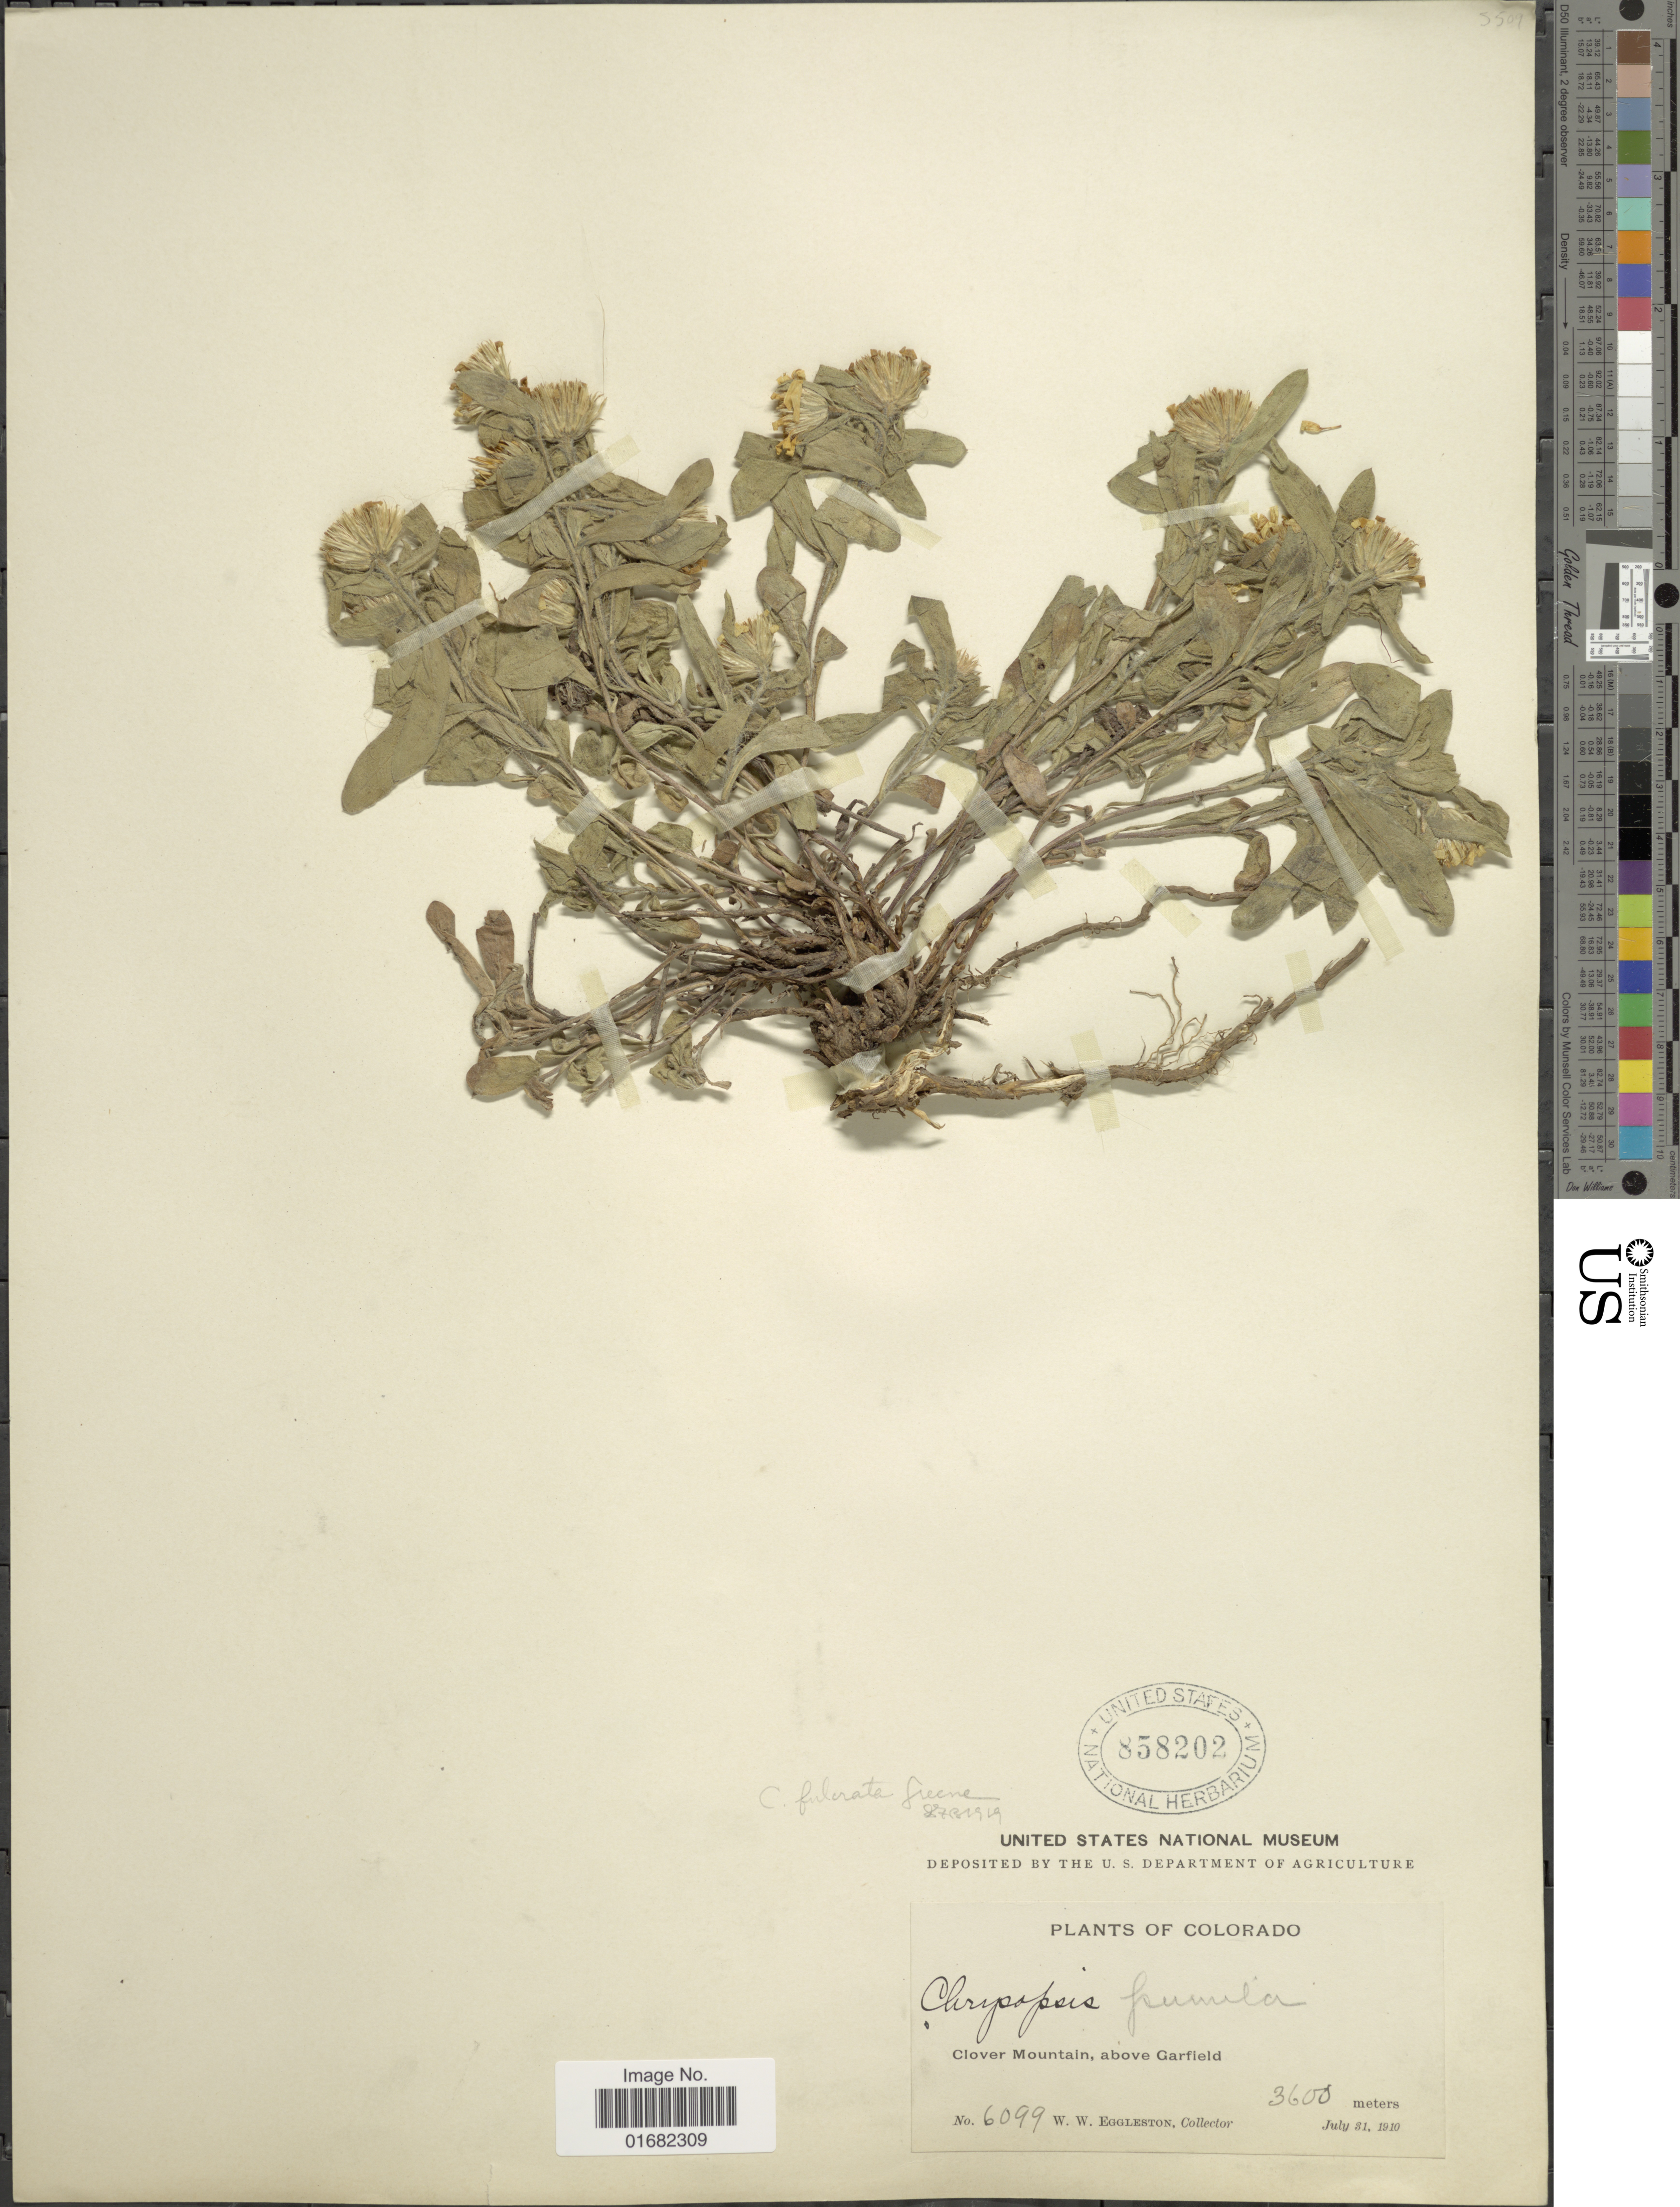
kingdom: Plantae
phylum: Tracheophyta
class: Magnoliopsida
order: Asterales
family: Asteraceae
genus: Heterotheca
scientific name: Heterotheca fulcrata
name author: (Greene) Shinners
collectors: W. W. Eggleston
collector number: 6099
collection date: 1910-07-31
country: United States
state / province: Colorado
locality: Clover Mountain, above Garfield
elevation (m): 3600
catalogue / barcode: US 858202